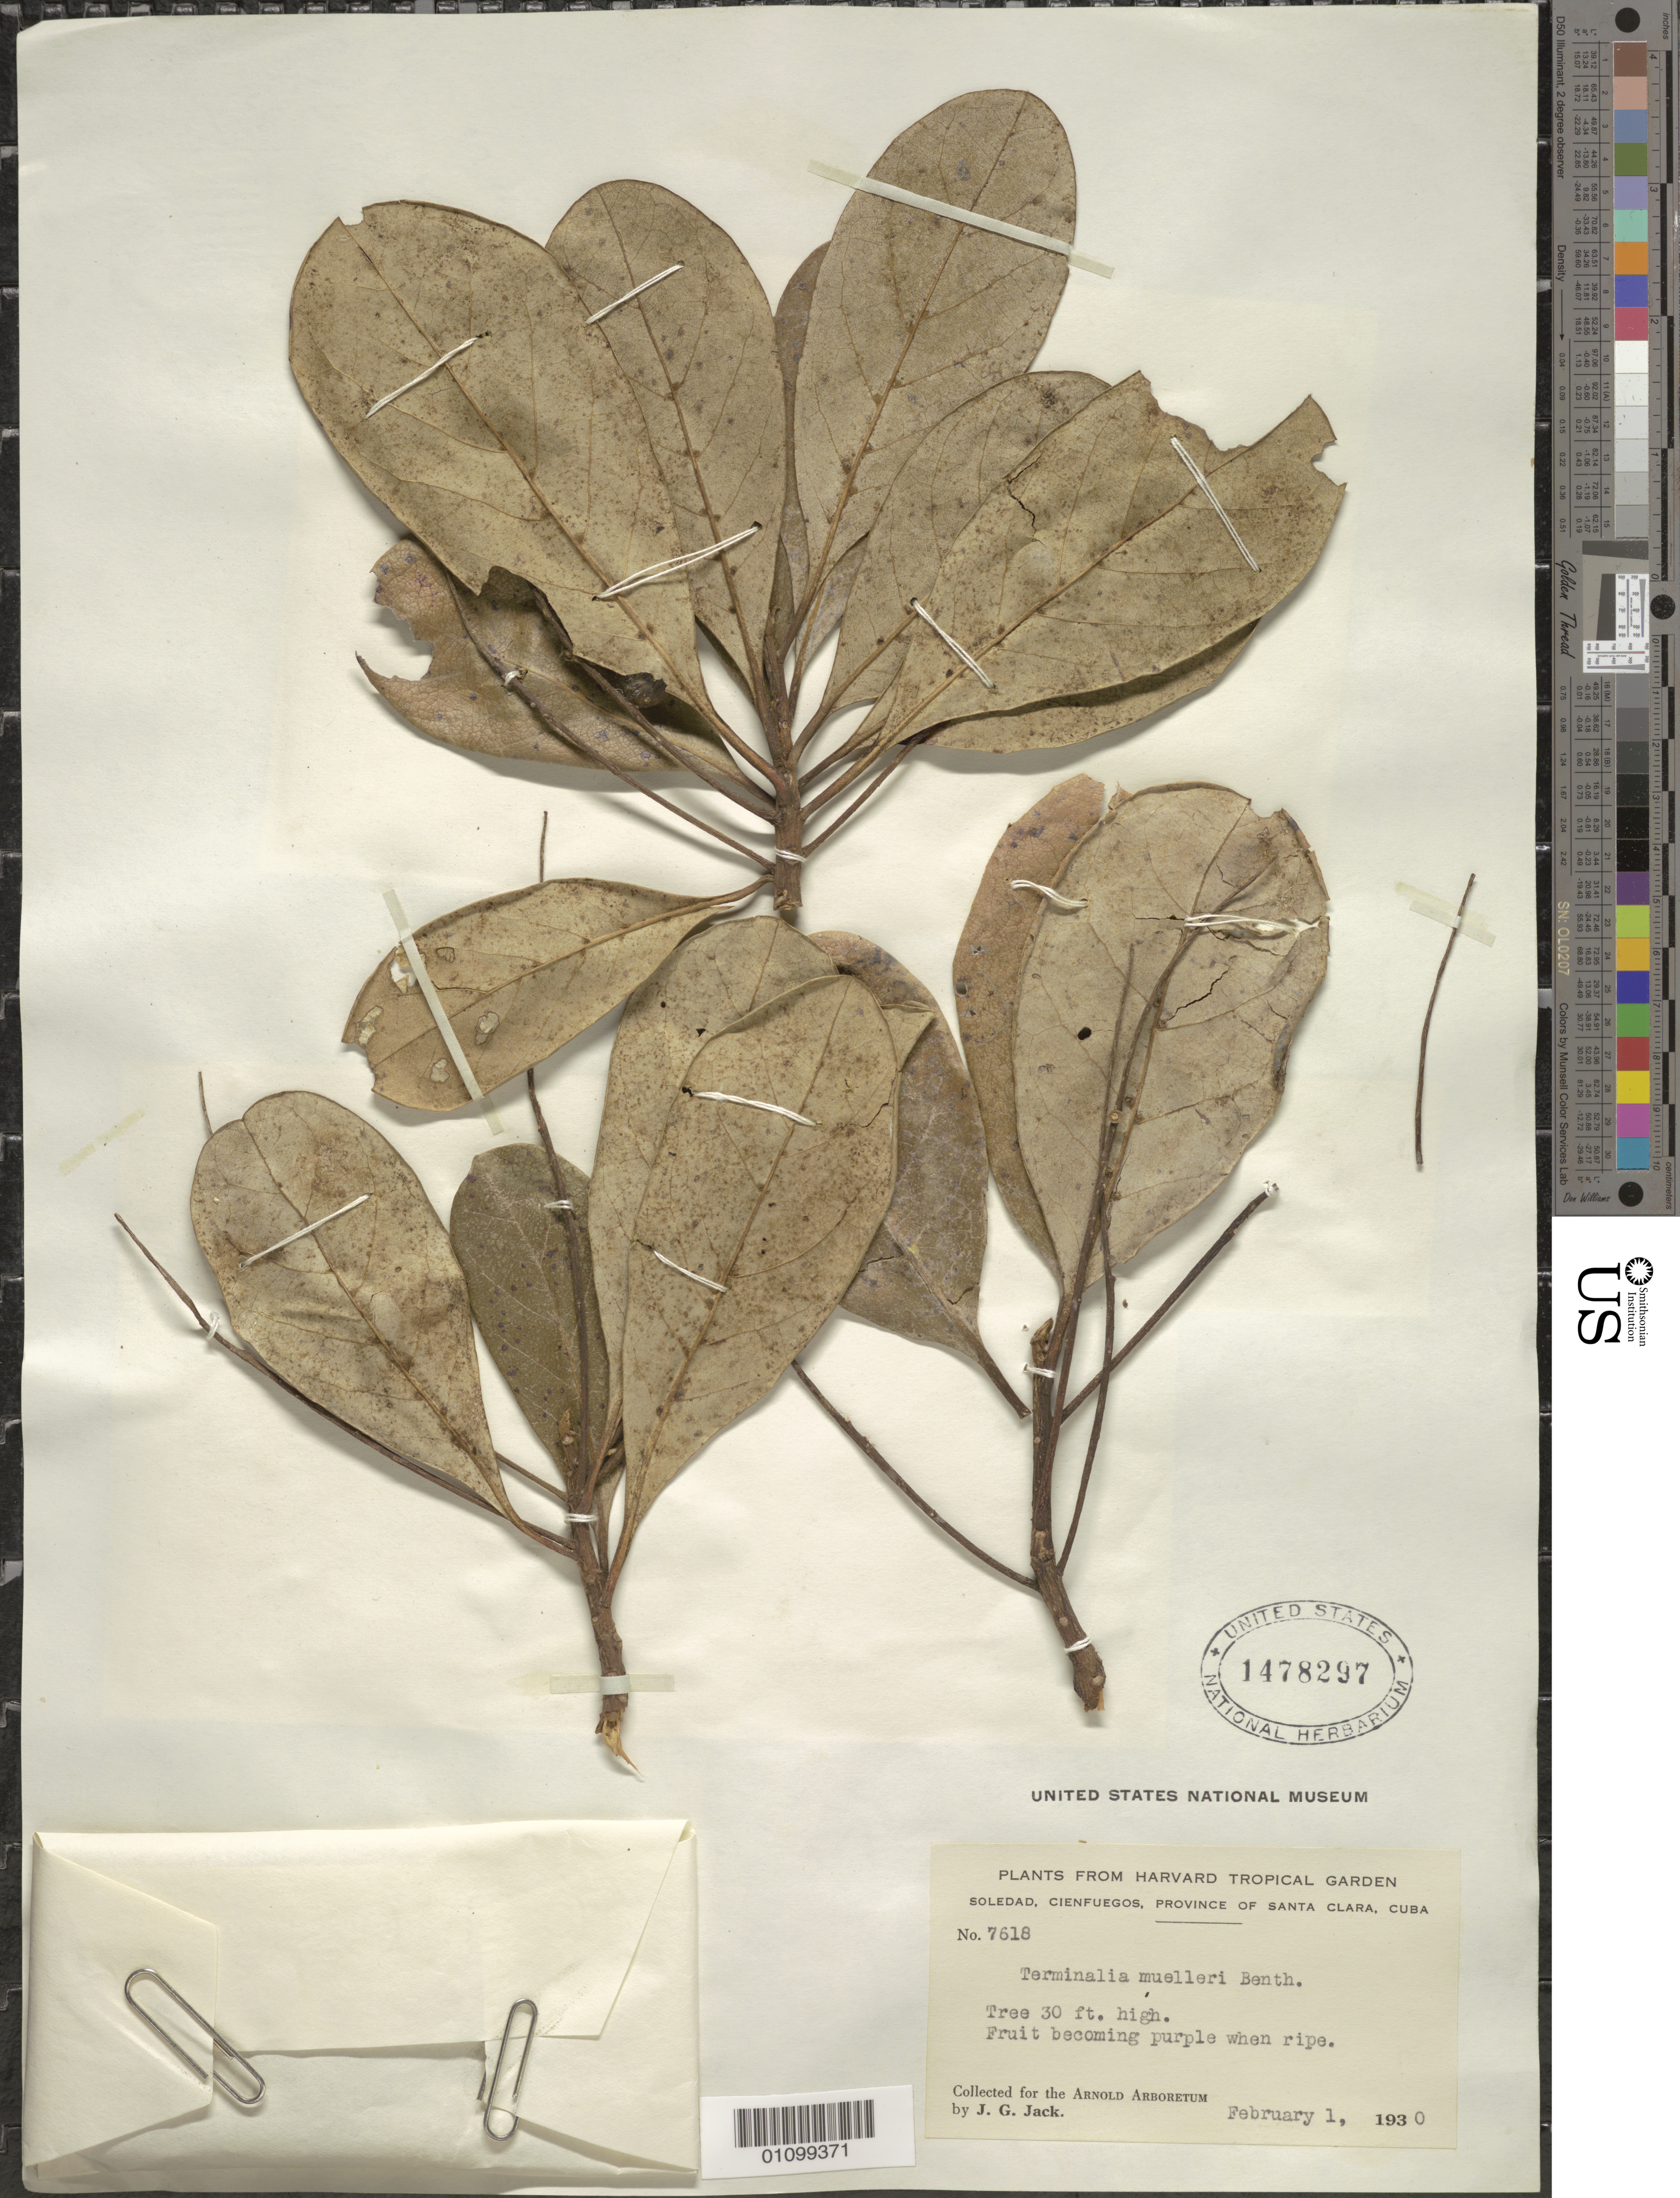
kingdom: Plantae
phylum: Tracheophyta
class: Magnoliopsida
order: Myrtales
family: Combretaceae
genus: Terminalia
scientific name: Terminalia muelleri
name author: Benth.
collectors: J. G. Jack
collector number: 7618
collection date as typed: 01 Feb 1930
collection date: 1930-02-01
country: Cuba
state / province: Cienfuegos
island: Cuba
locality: Soledad, Cienfuegos, Province of Santa Clara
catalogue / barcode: US 1478297